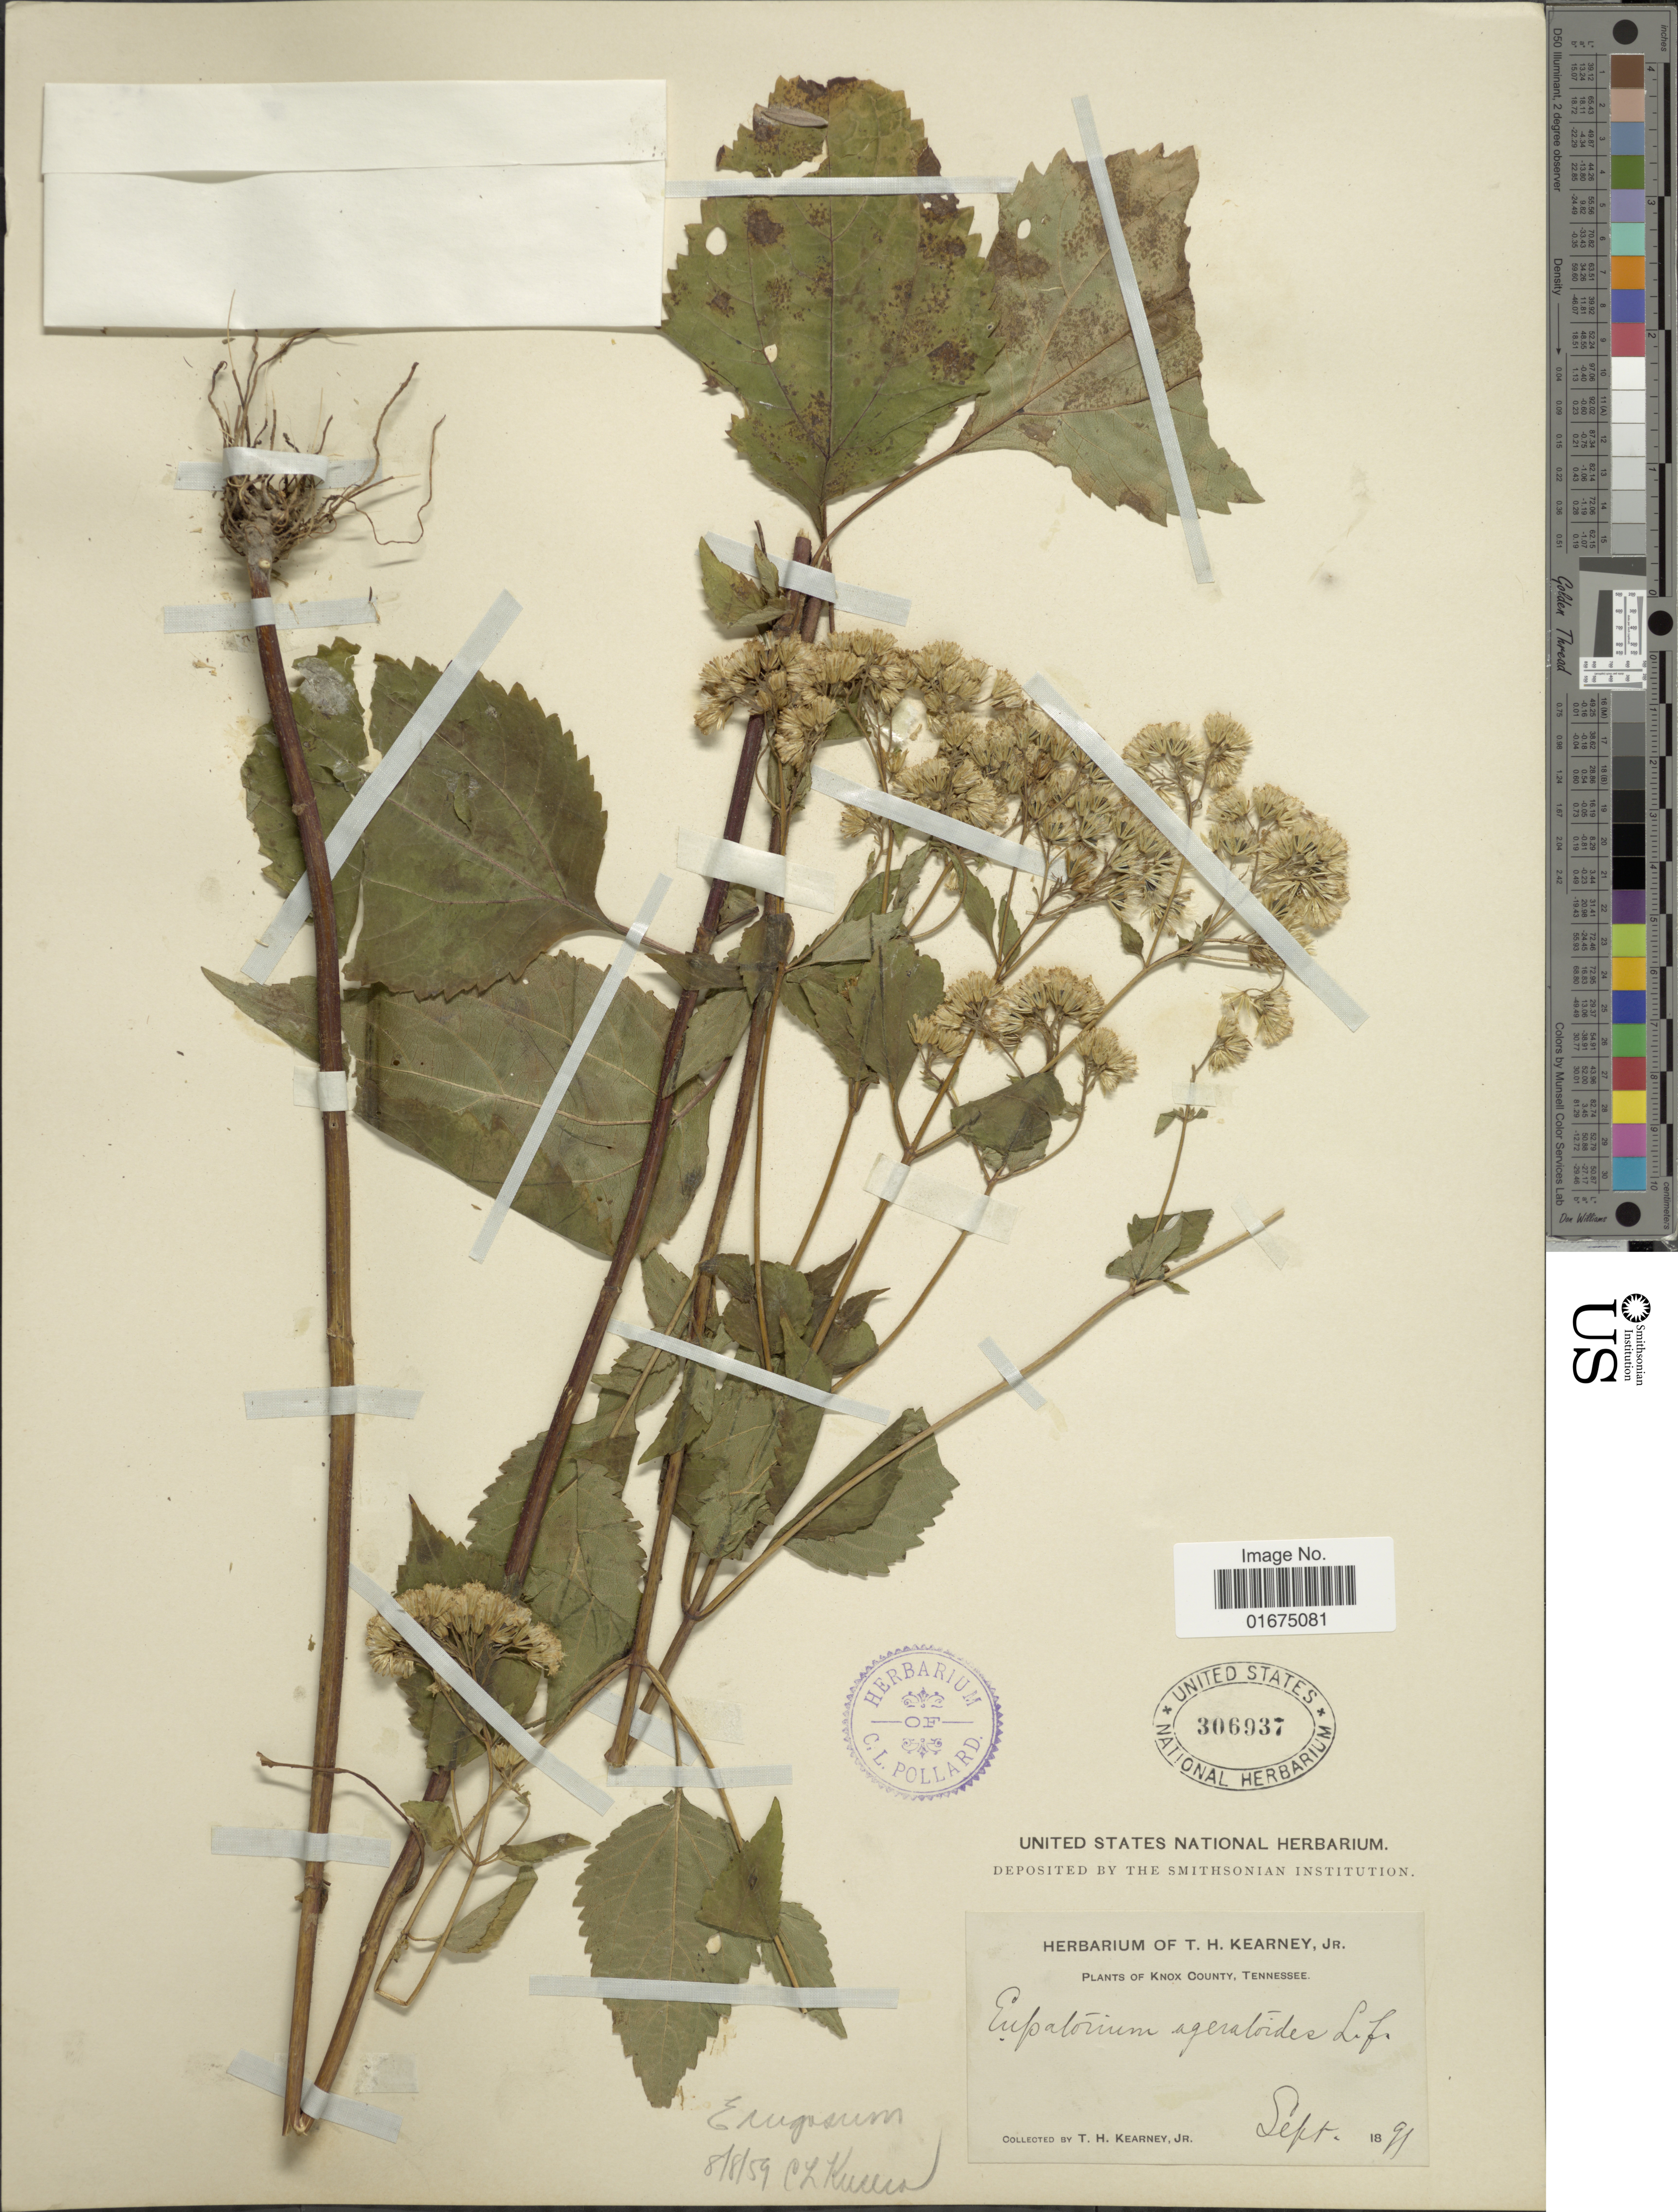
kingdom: Plantae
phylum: Tracheophyta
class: Magnoliopsida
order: Asterales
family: Asteraceae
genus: Ageratina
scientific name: Ageratina altissima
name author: (L.) R.M. King & H. Rob.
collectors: T. H. Kearney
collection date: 1891-09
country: United States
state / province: Tennessee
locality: Knox County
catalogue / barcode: US 306937